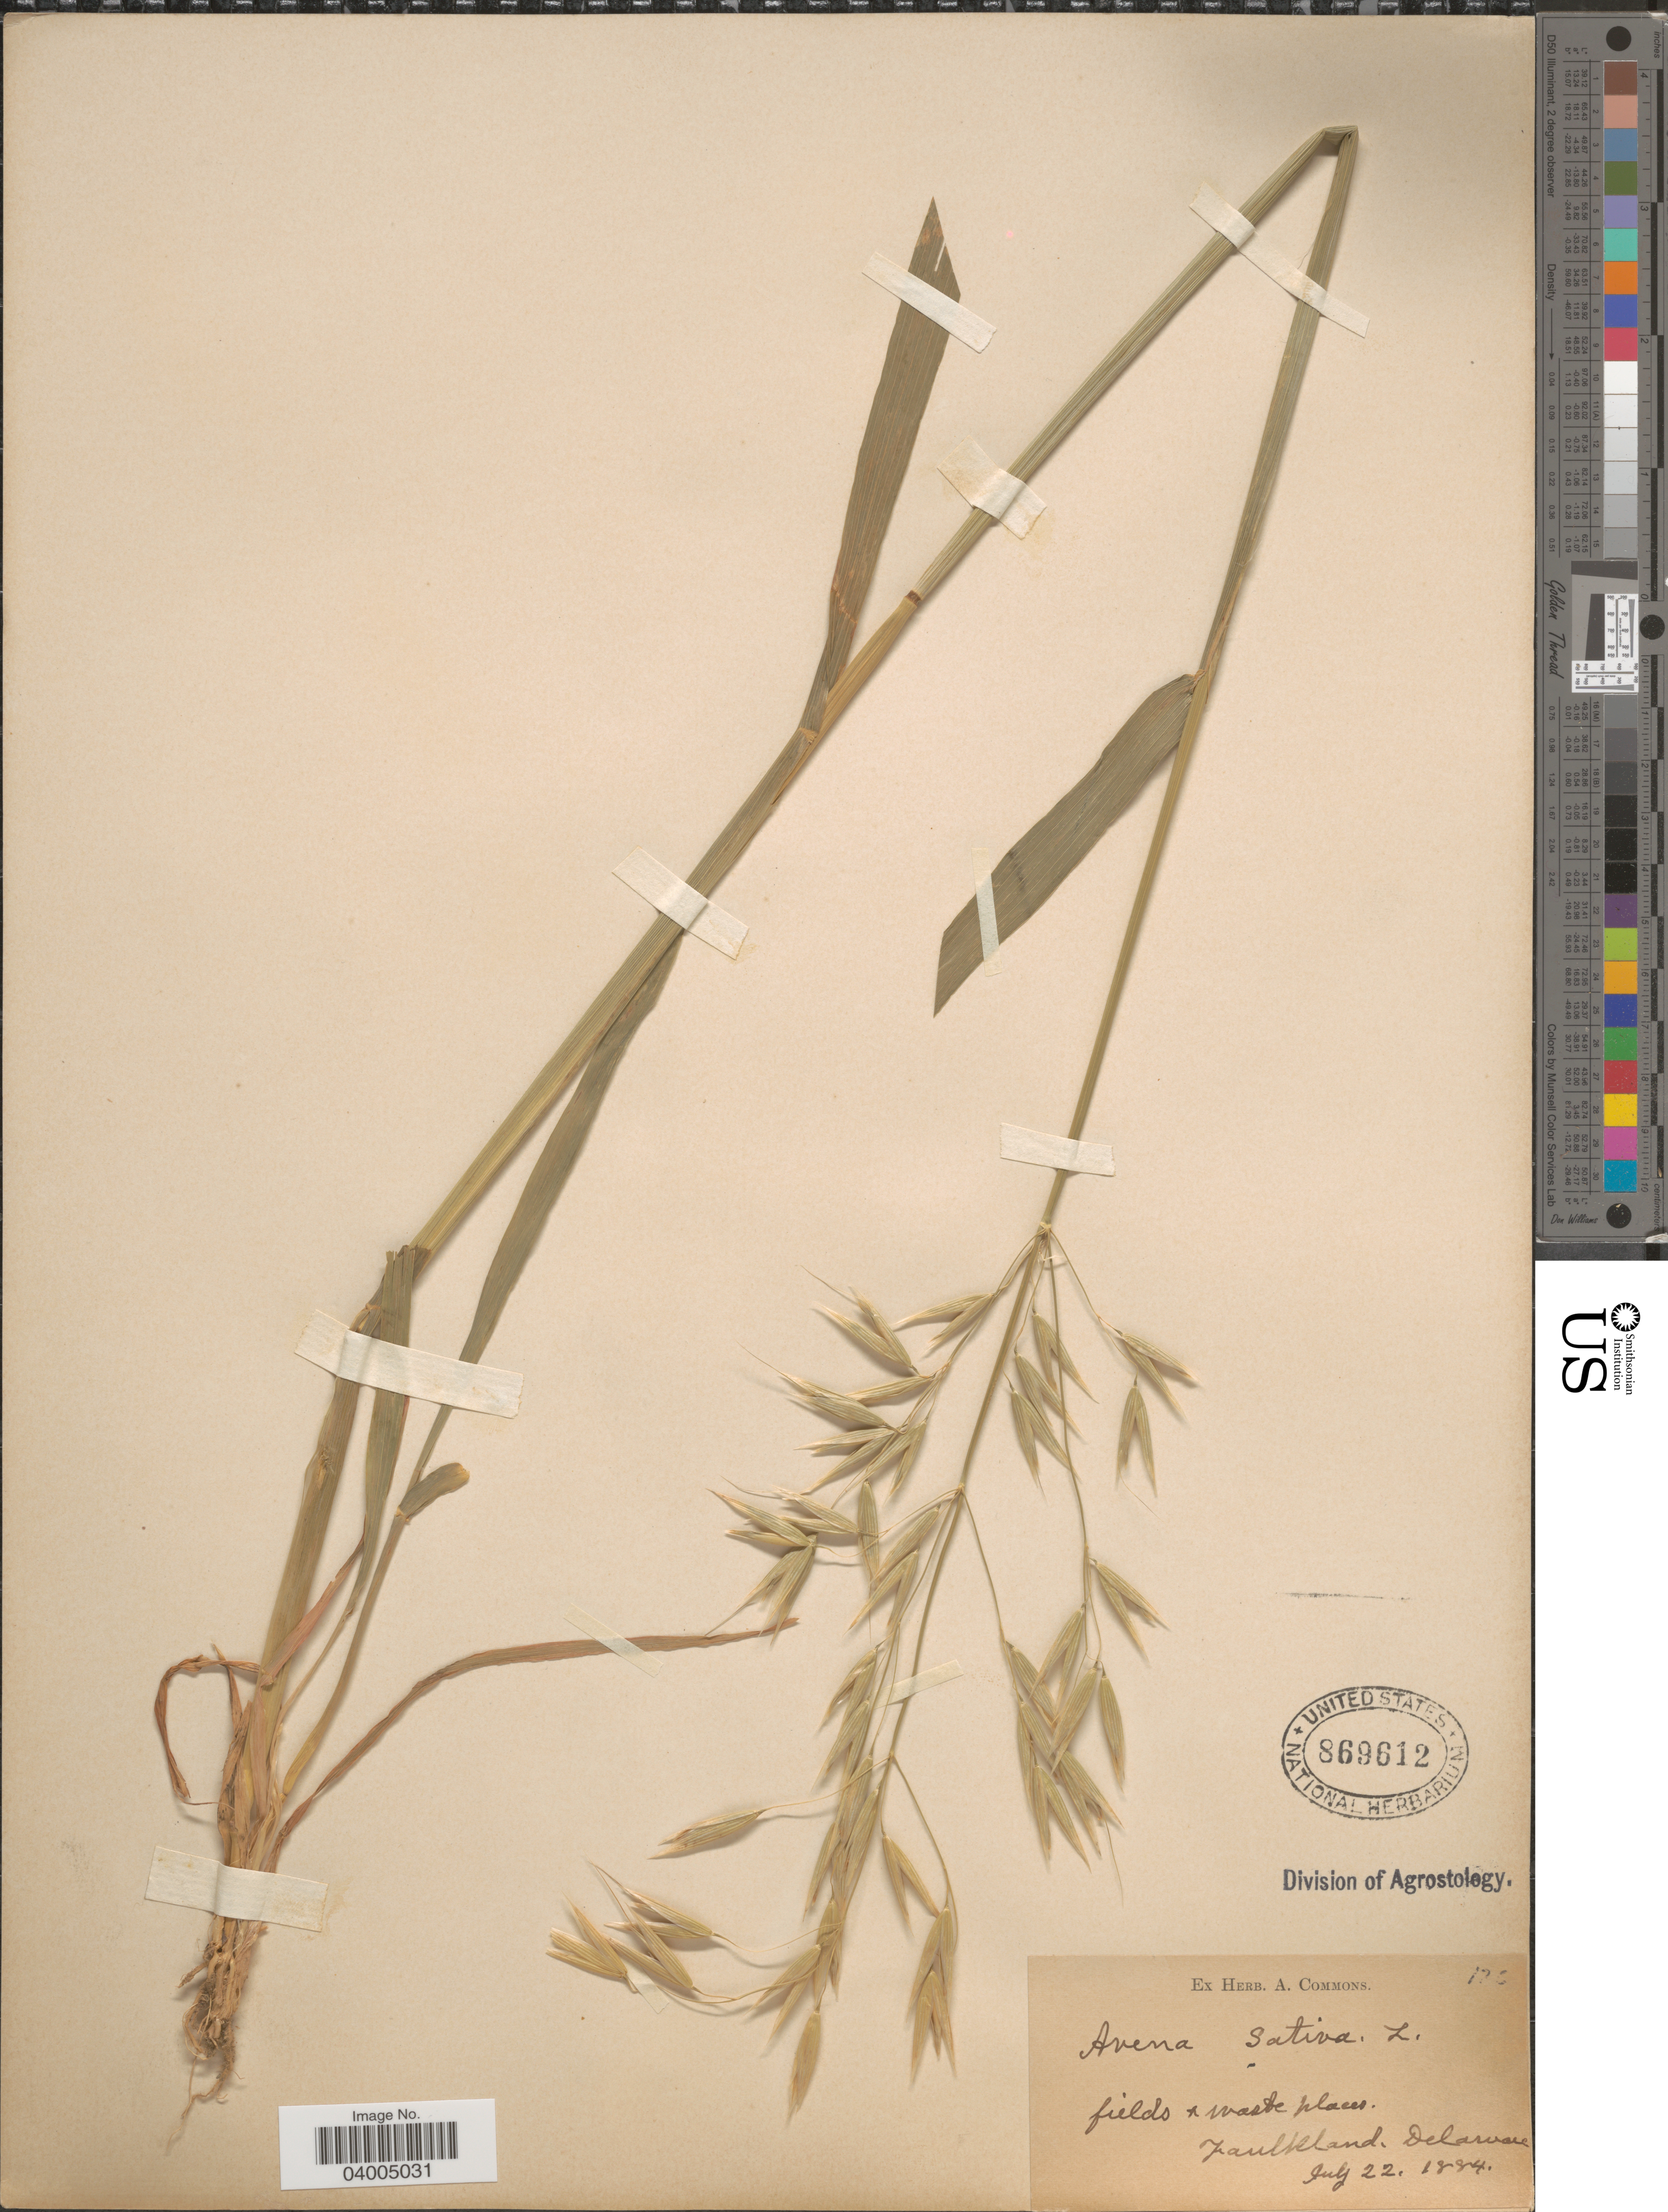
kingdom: Plantae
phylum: Tracheophyta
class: Liliopsida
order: Poales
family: Poaceae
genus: Avena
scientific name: Avena sativa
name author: L.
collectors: ex herb. A. Commons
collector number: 175*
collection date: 1884-07-22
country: United States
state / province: Delaware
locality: Faulkland.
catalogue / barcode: US 869612